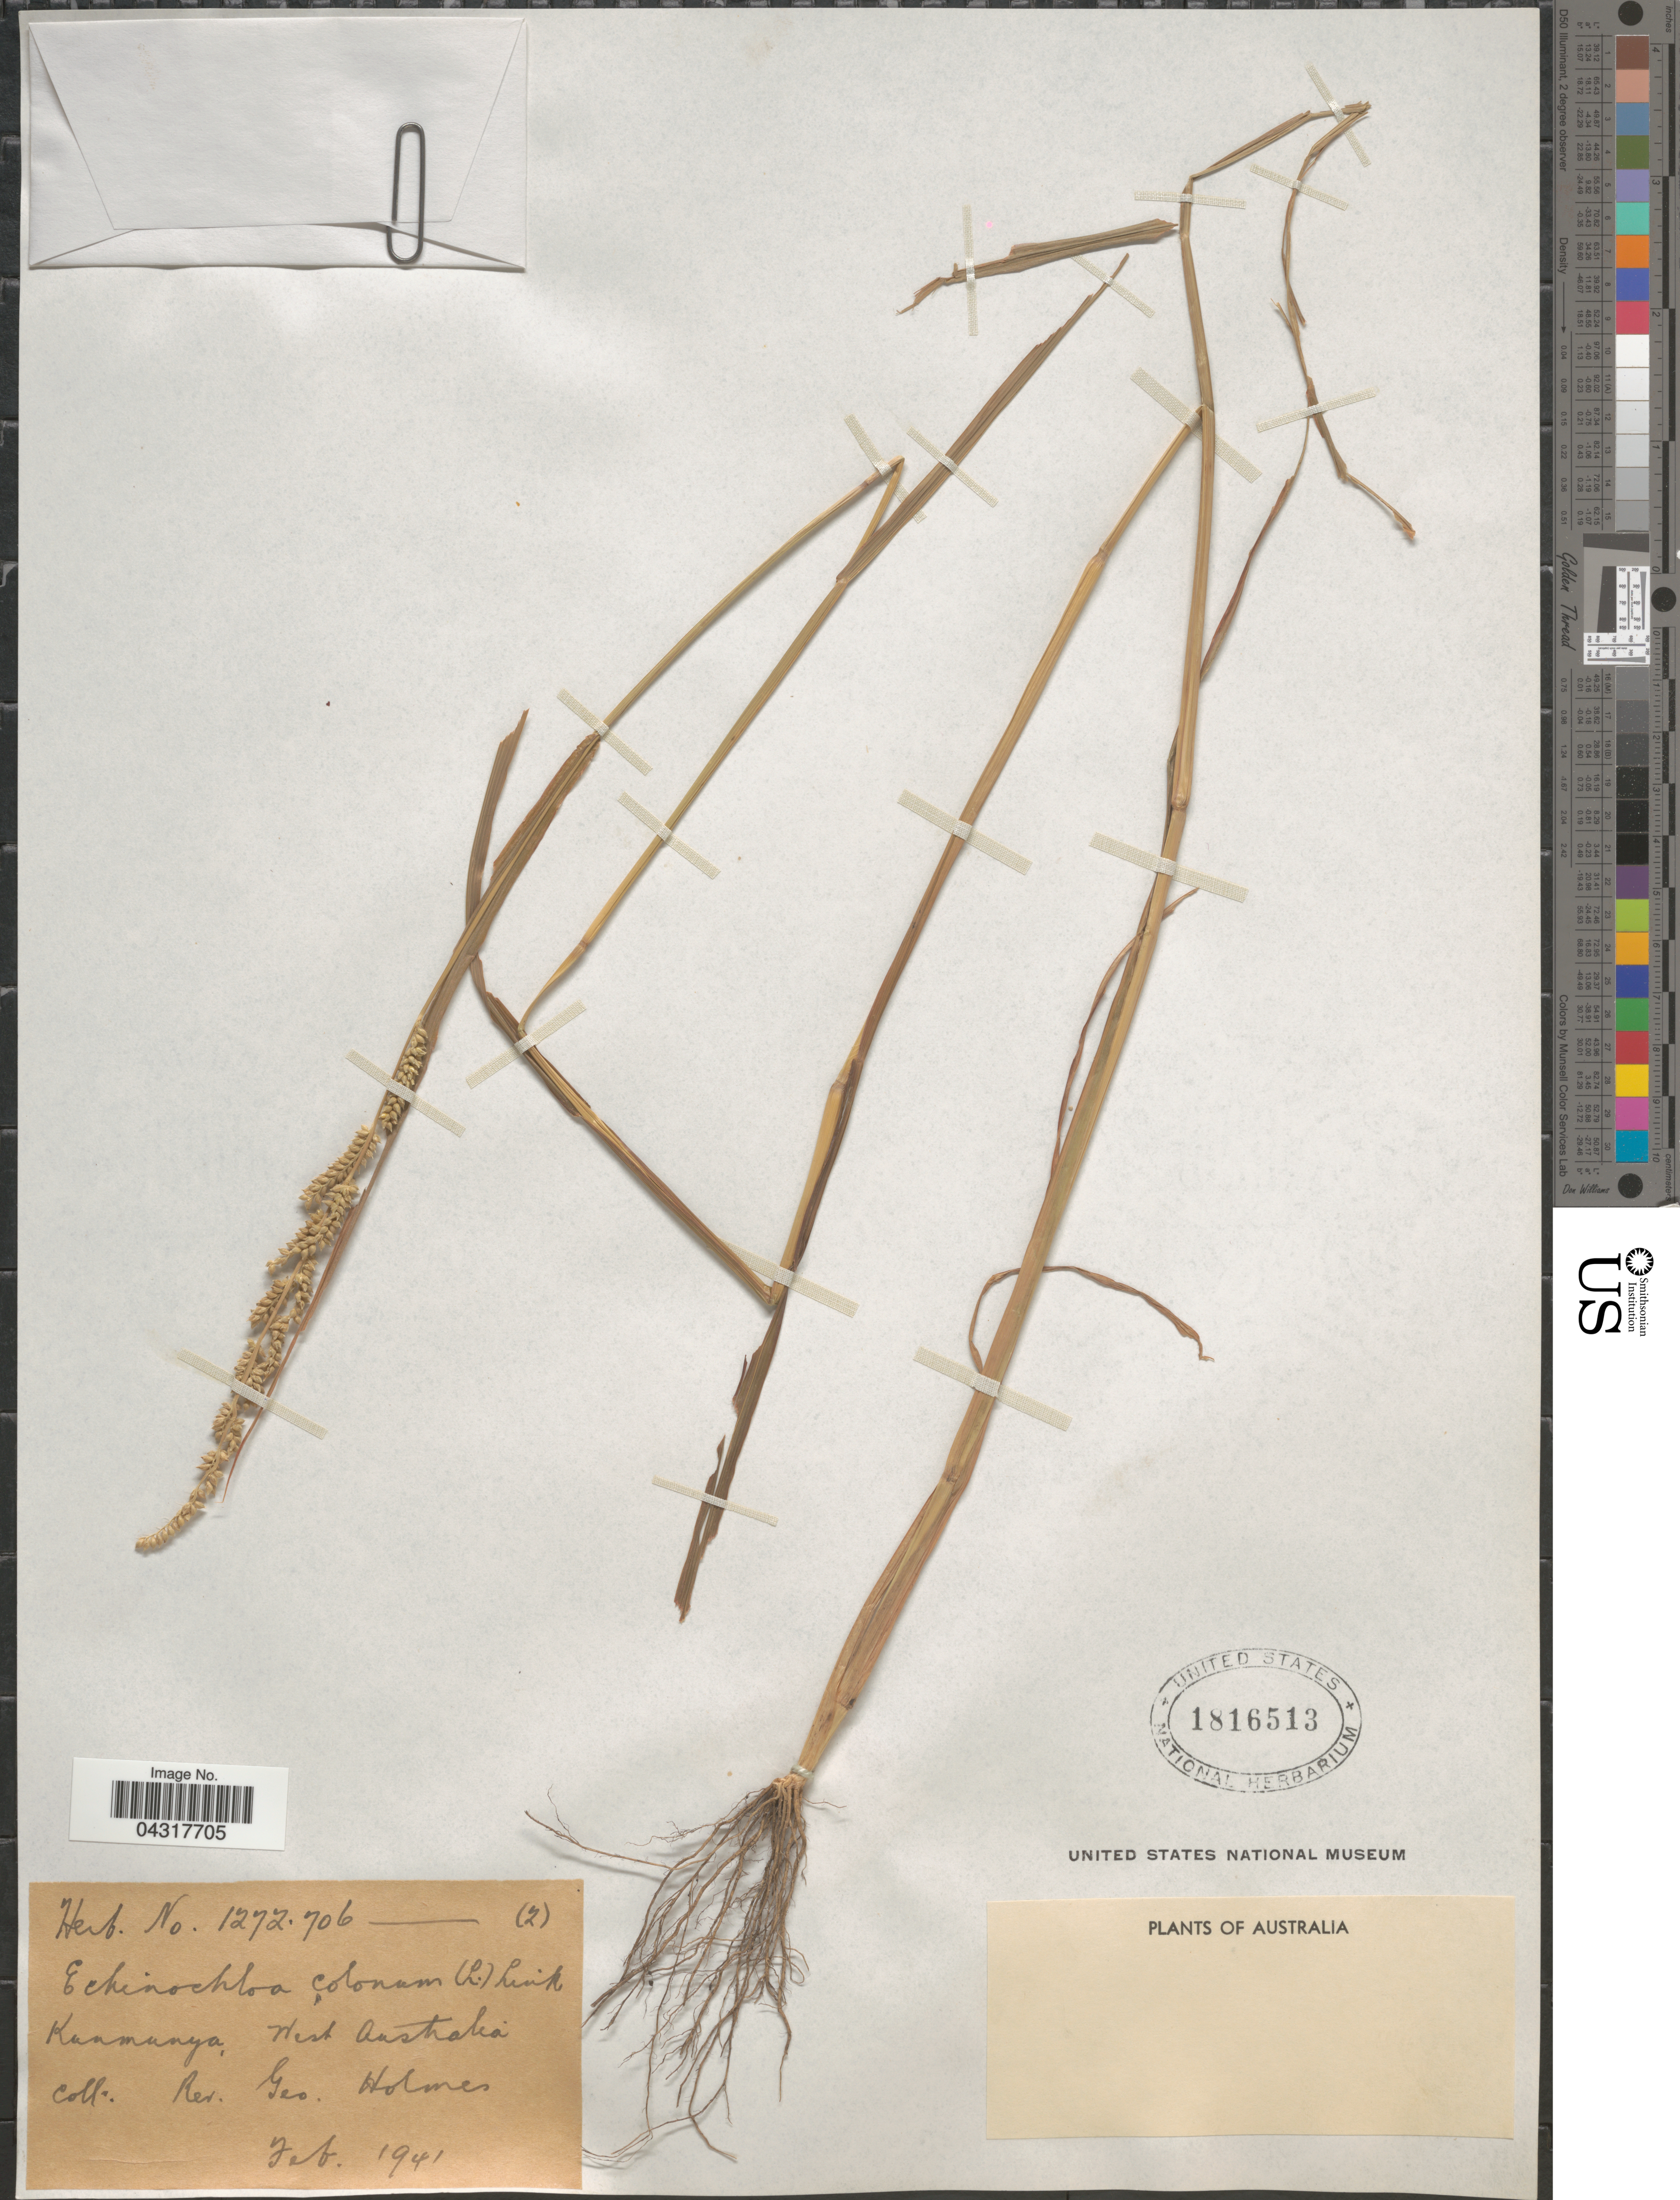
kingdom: Plantae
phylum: Tracheophyta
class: Liliopsida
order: Poales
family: Poaceae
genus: Echinochloa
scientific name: Echinochloa colona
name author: (L.) Link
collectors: G. Holmes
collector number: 1272.706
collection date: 1941-02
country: Australia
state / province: South Australia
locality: Kunmunya, West Australia.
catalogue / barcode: US 1816513